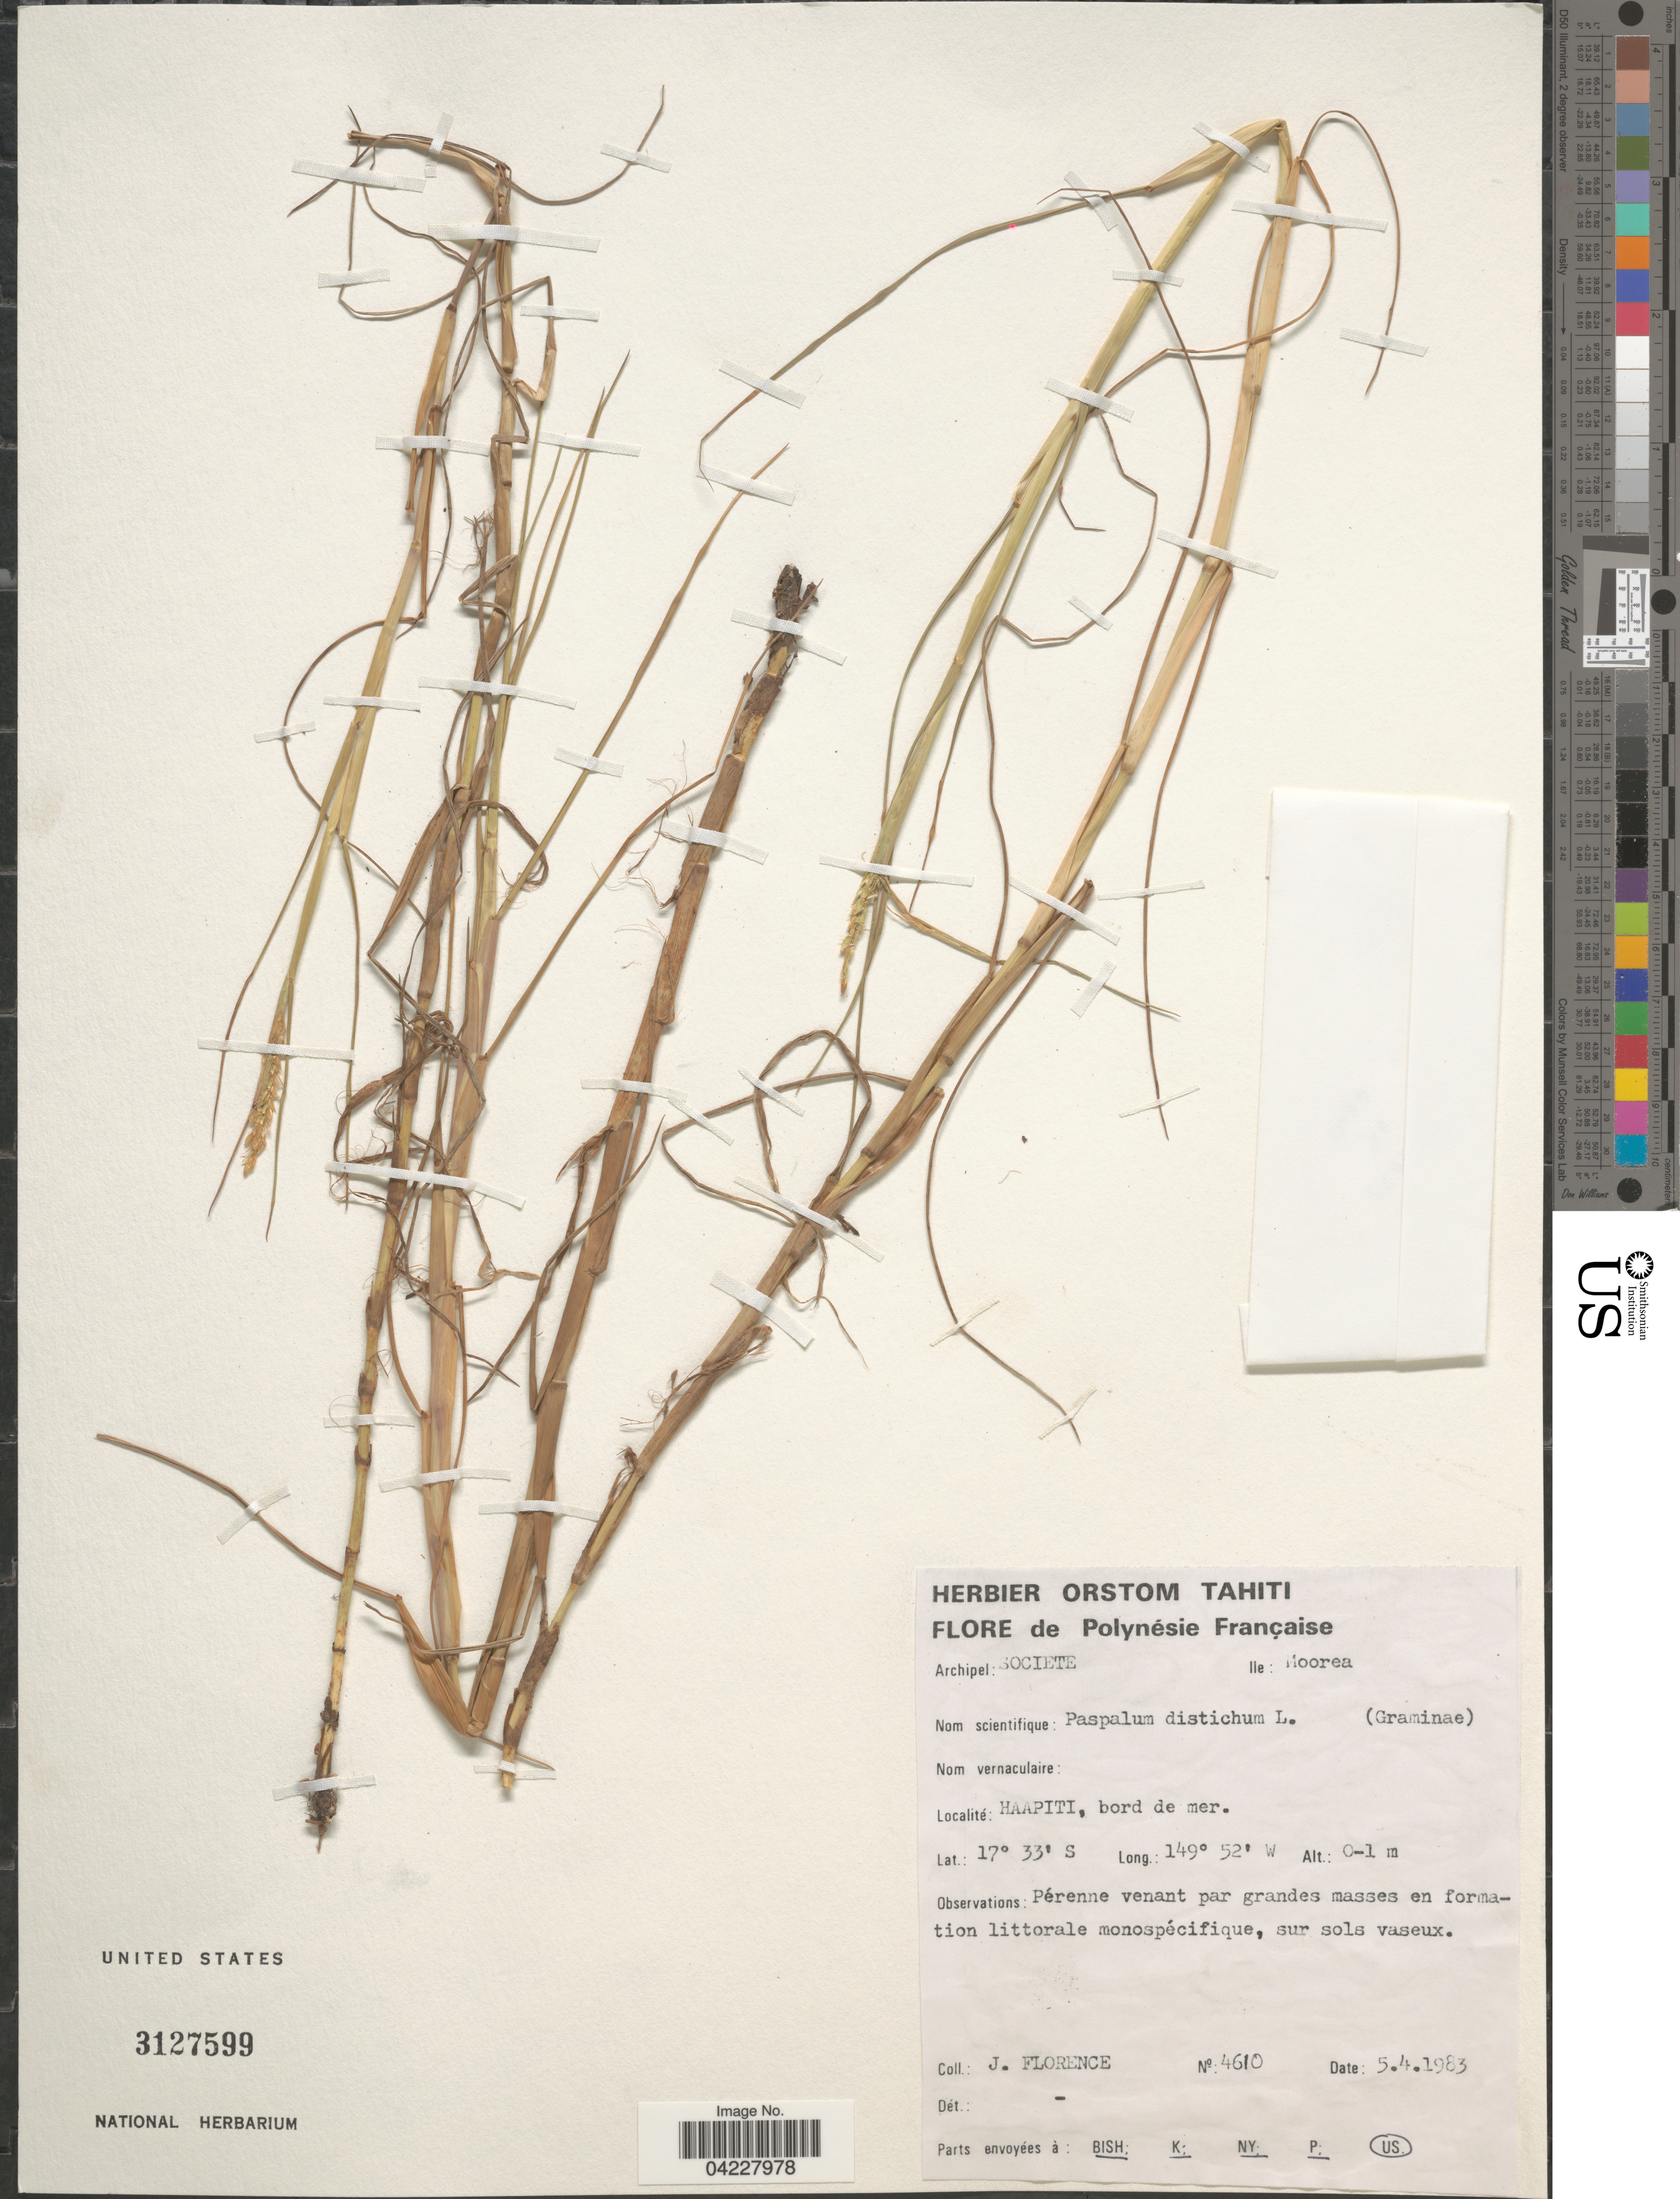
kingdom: Plantae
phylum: Tracheophyta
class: Liliopsida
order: Poales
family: Poaceae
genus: Paspalum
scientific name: Paspalum distichum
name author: L.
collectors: J. Florence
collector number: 4610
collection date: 1983-04-05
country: French Polynesia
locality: Polynésie Française. Archipel: Societe. Ile: Moorea. Haapiti, bord de mer.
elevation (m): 0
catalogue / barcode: US 3127599